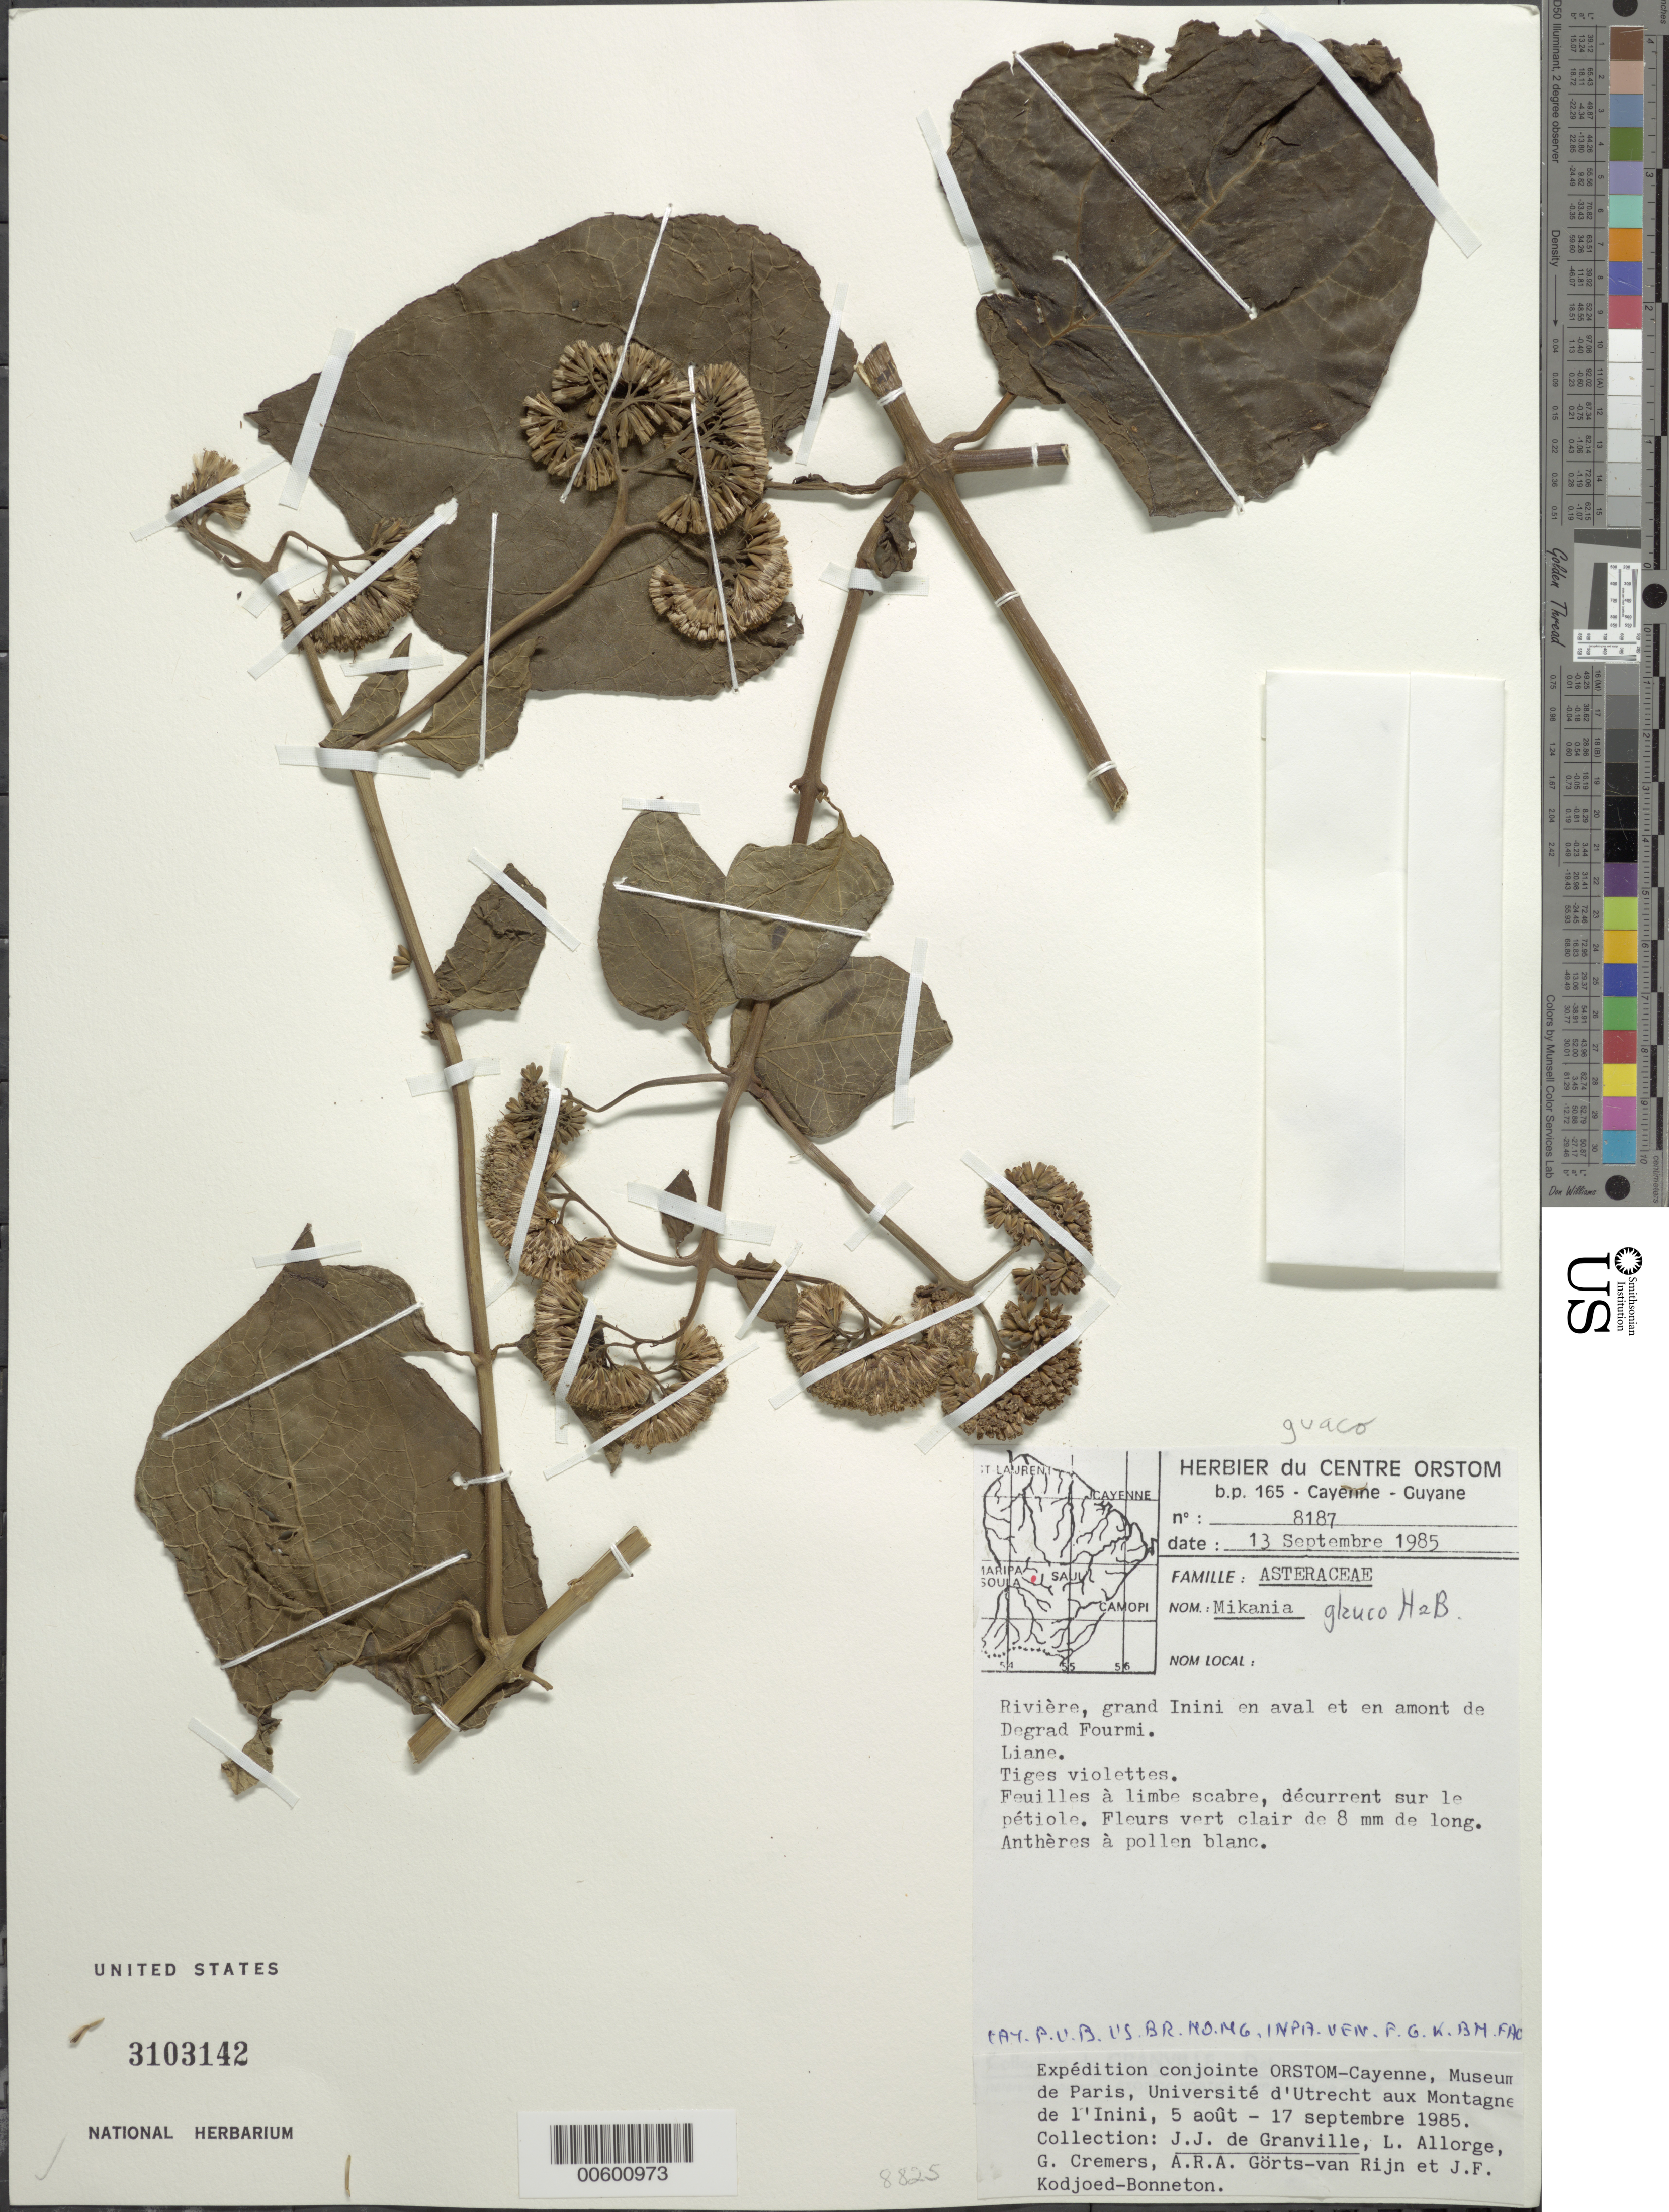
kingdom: Plantae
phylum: Tracheophyta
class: Magnoliopsida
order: Asterales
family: Asteraceae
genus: Mikania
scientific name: Mikania guaco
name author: Humb. & Bonpl.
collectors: J.-J. de Granville, L. Allorge, G. Cremers, A. .R. A. Görts-van Rijn & J. Kodjoed-Bonneton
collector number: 8187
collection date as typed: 13-Sep-85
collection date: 1985-09-13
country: French Guiana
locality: Montagnes Bellevue de l'Inini, Rivière Grand Inini en aval et en amont de Dégrad Fourmi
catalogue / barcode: US 3103142